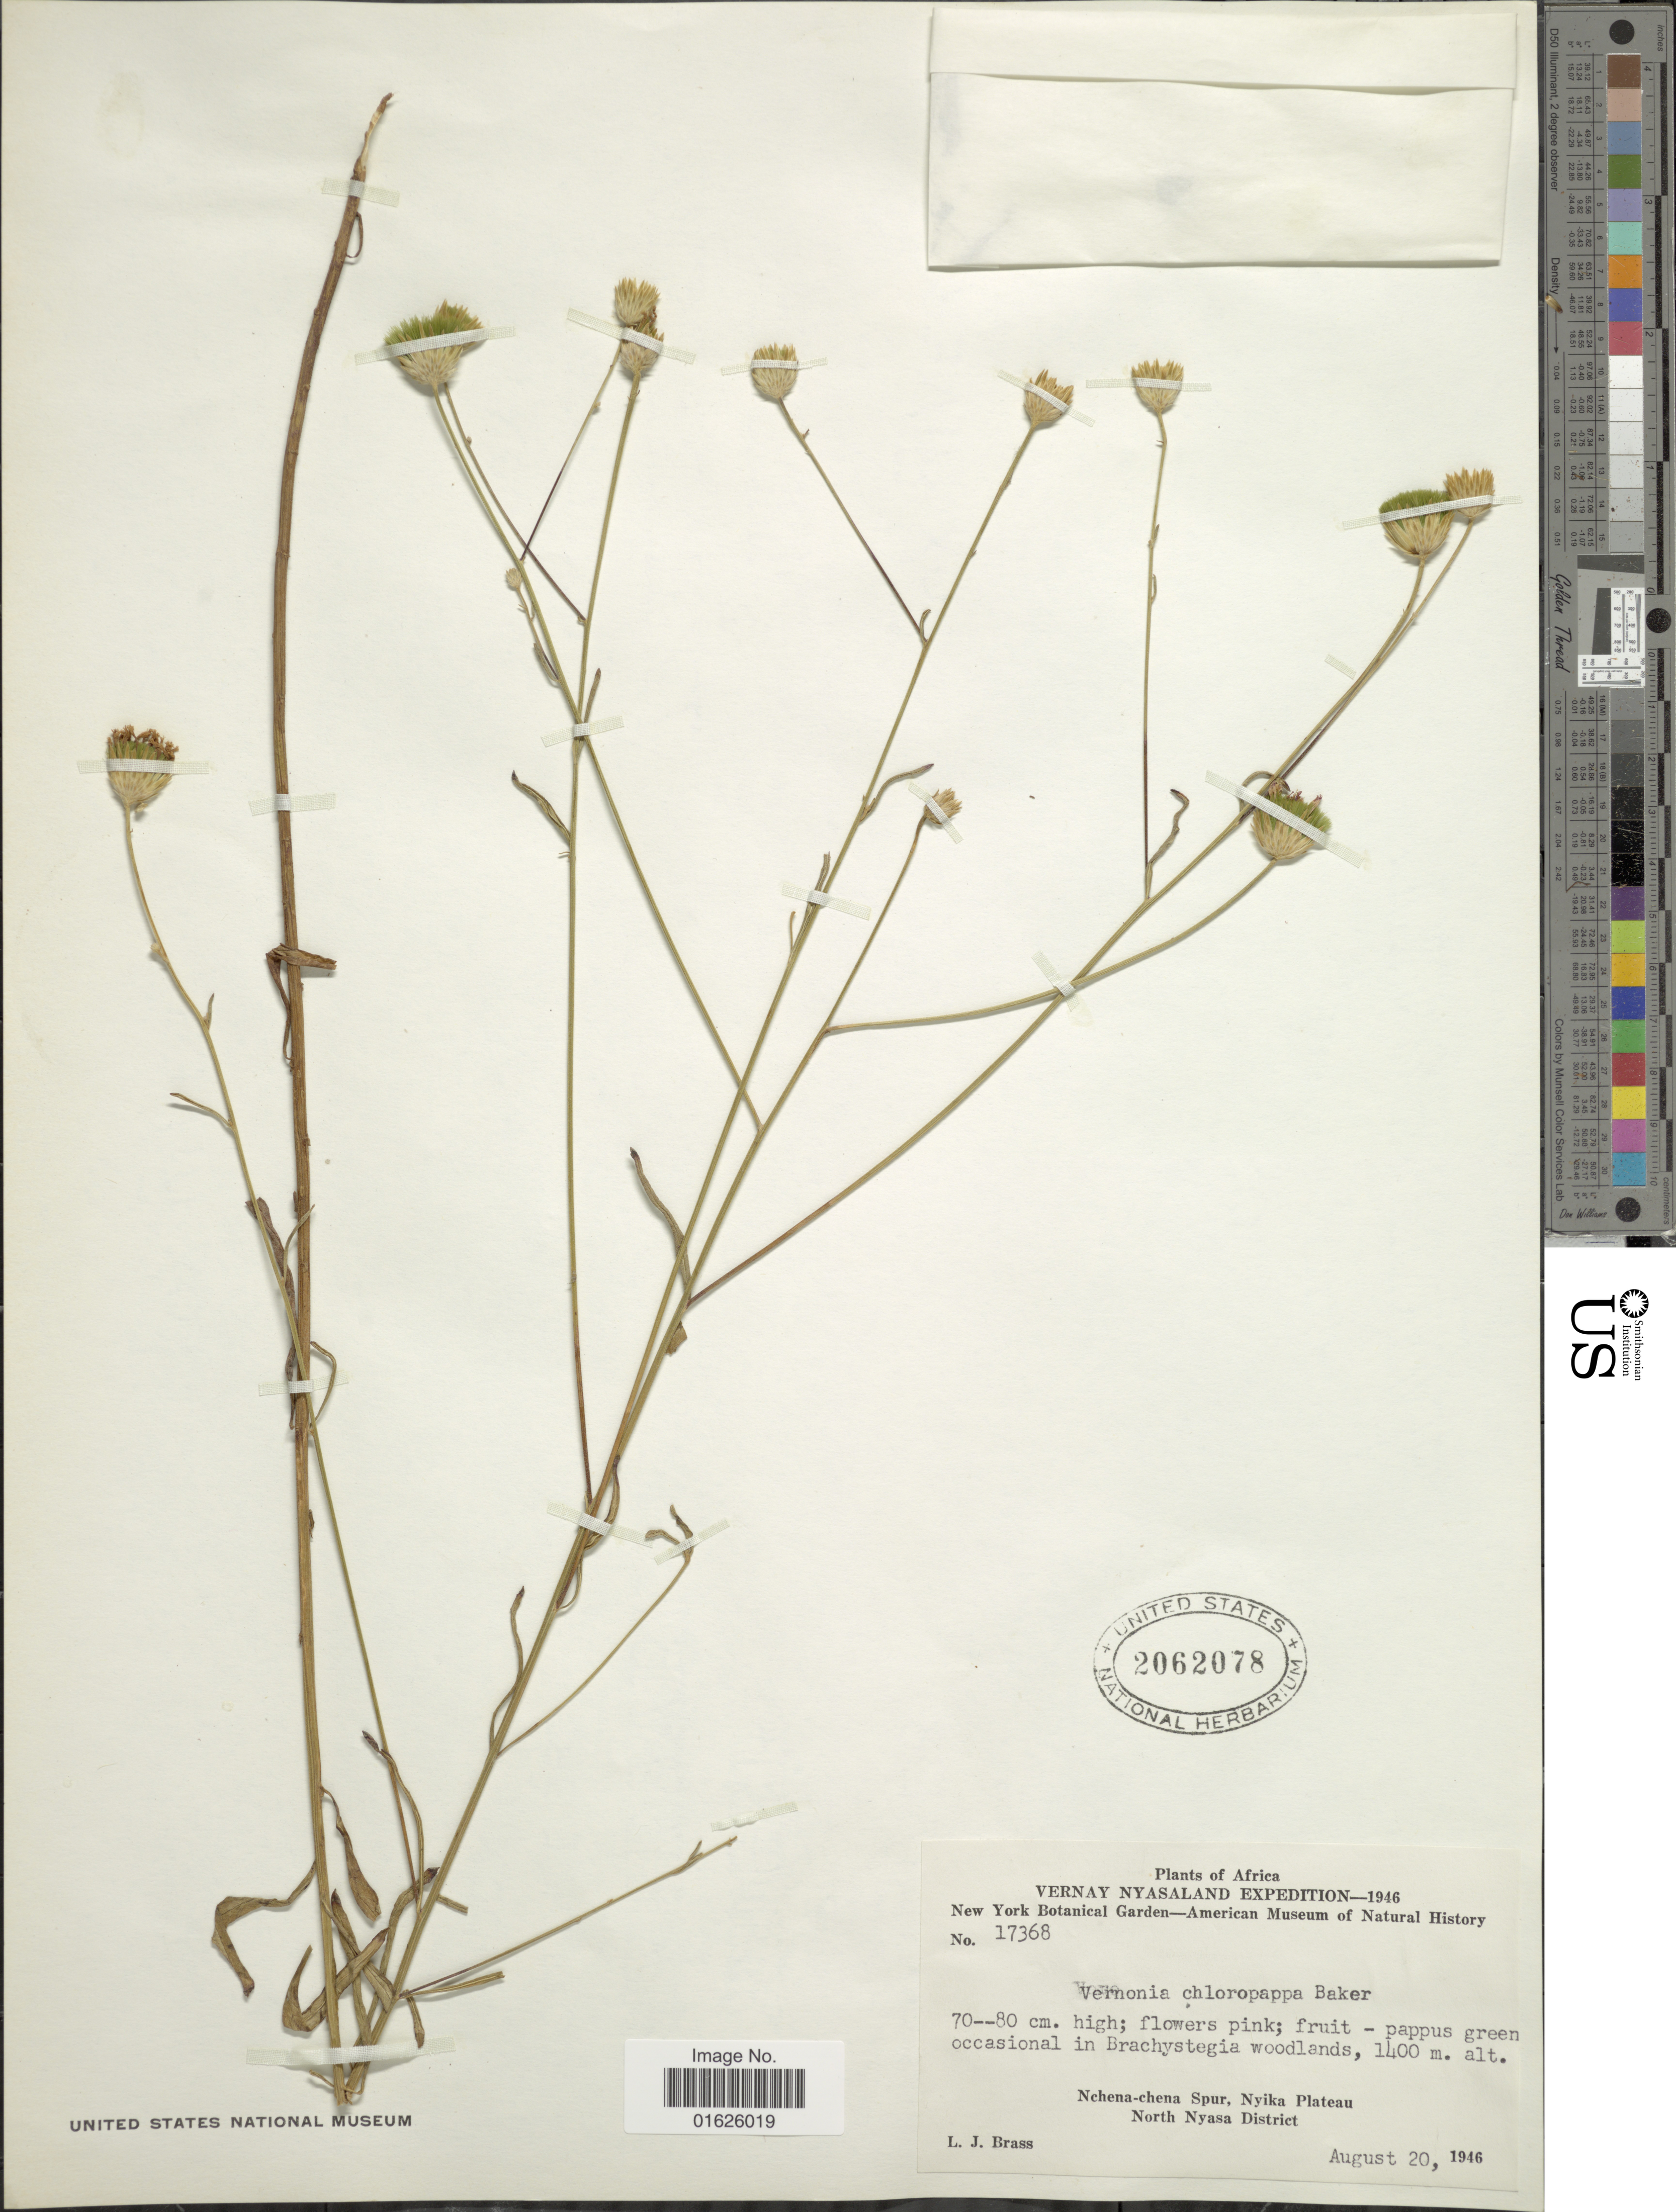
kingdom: Plantae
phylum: Tracheophyta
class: Magnoliopsida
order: Asterales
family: Asteraceae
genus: Polydora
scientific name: Polydora chloropappa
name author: (Baker) H. Rob.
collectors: L. J. Brass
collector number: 17368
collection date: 1946-08-20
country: Malawi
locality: Vernay Nyasaland, Nchena - chena Spur, Nyika Plateau, North Nyasa District.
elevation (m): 1400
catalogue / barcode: US 2062078